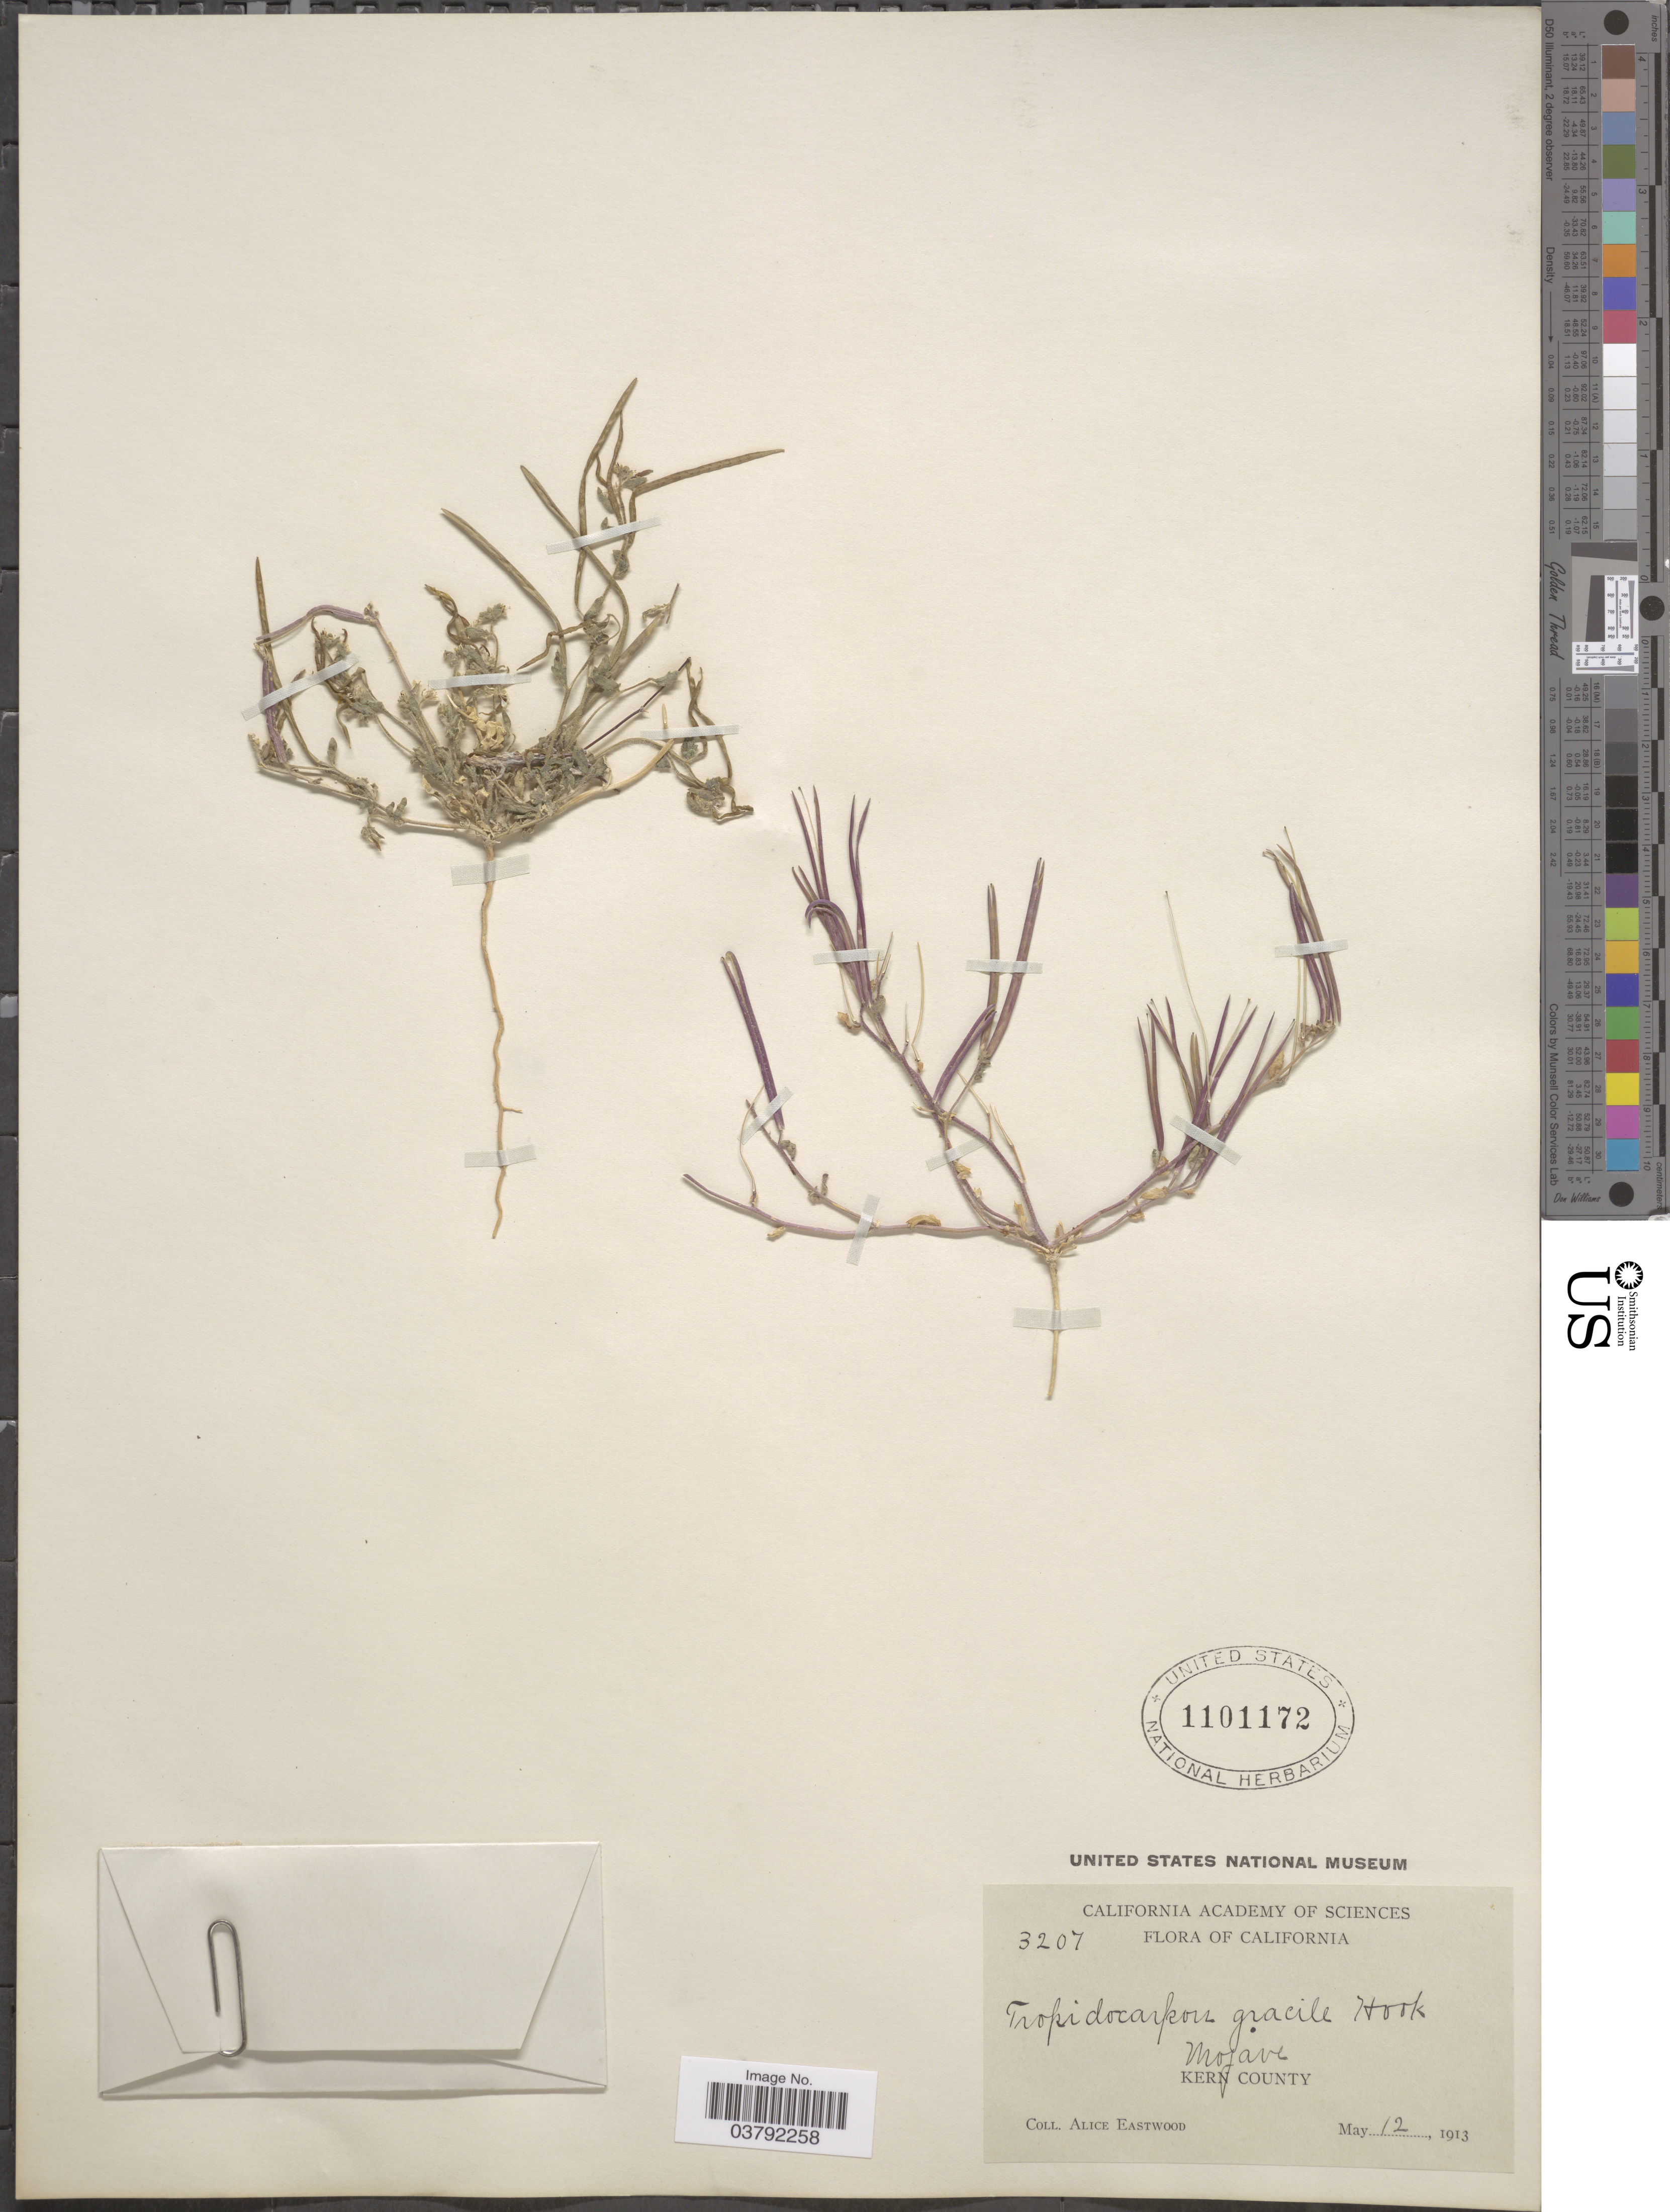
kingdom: Plantae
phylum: Tracheophyta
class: Magnoliopsida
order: Brassicales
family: Brassicaceae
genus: Tropidocarpum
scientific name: Tropidocarpum gracile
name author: Hook.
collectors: A. Eastwood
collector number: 3207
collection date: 1913-05-12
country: United States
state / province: California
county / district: Kern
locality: Mojave, Kern County.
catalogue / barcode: US 1101172